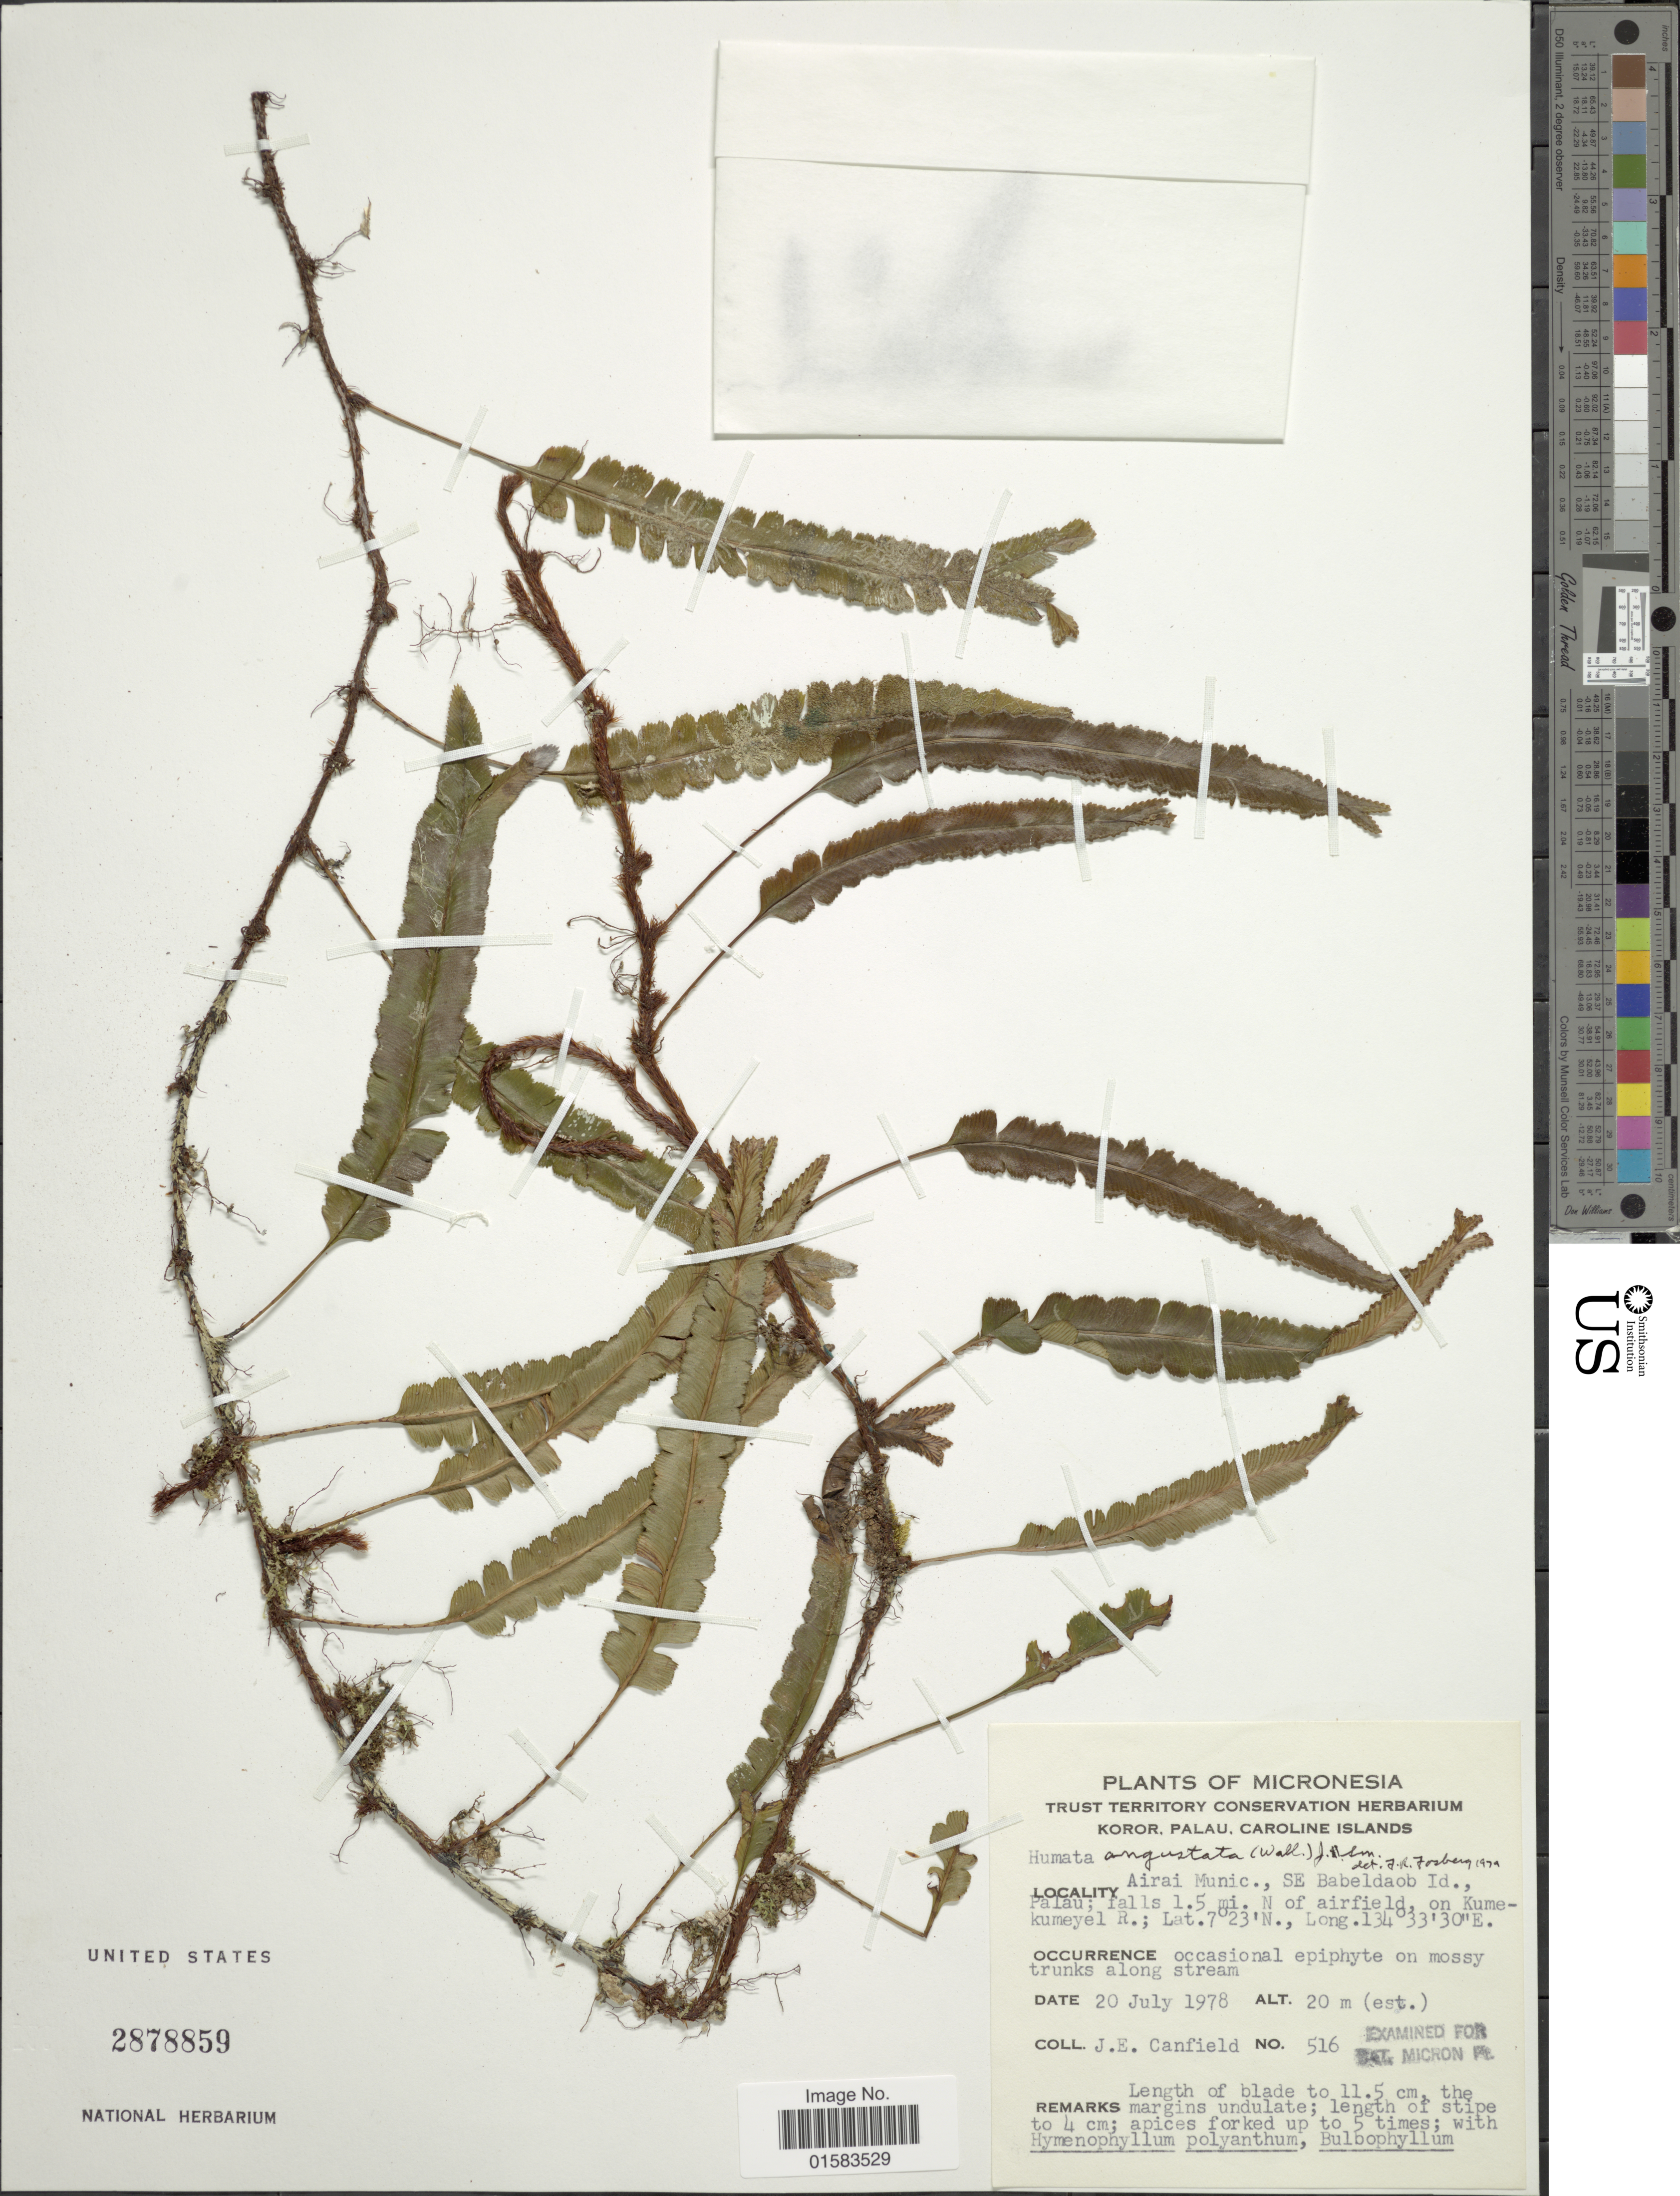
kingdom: Plantae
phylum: Tracheophyta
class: Polypodiopsida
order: Polypodiales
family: Davalliaceae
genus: Davallia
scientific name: Davallia angustata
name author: Wall.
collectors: J. E. Canfield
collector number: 516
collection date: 1978-07-20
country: Palau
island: Babeldaob [Babelthuap]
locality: Airai Munic., SE Babeldaob Id., Palau., falls 1.5 mi N of airfield, on Kumekumeyel R.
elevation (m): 20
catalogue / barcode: US 2878859